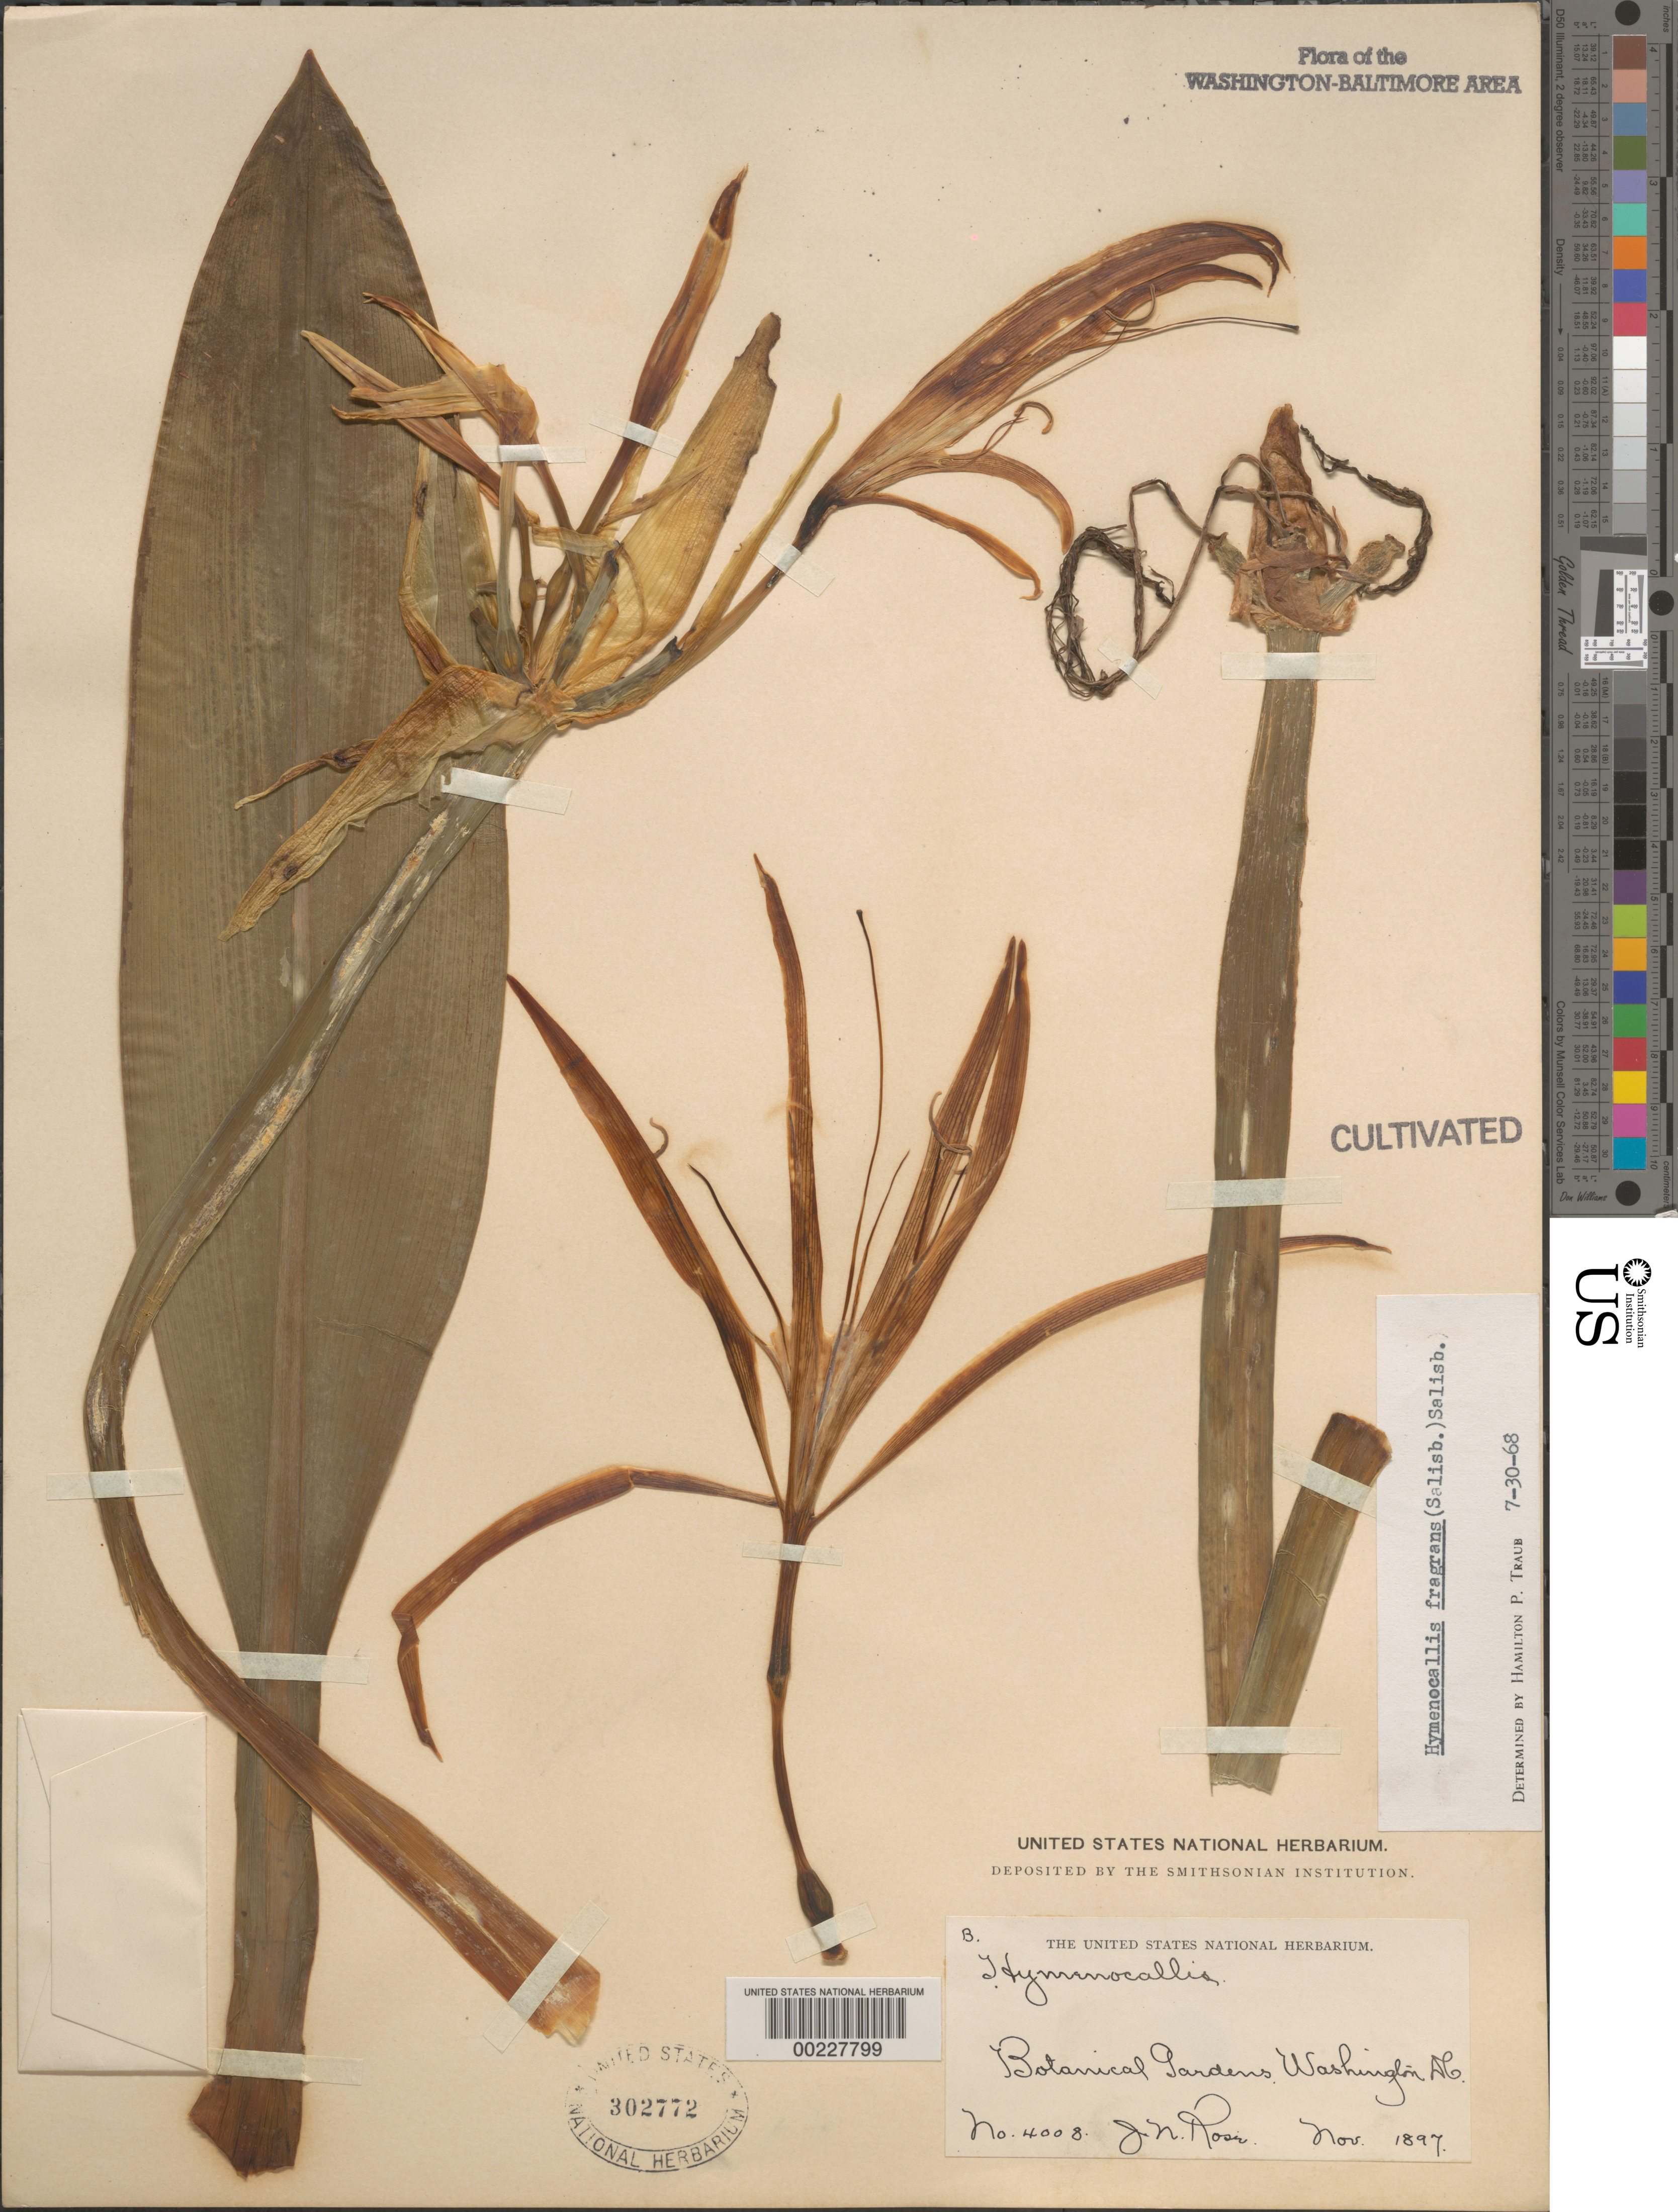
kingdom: Plantae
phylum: Tracheophyta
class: Liliopsida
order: Asparagales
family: Amaryllidaceae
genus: Hymenocallis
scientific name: Hymenocallis fragrans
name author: (Salisb.) Salisb.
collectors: J. N. Rose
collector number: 4008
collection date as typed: Nov 1897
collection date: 1897-11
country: United States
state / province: District of Columbia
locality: Botanical gardens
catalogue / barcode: US 302772